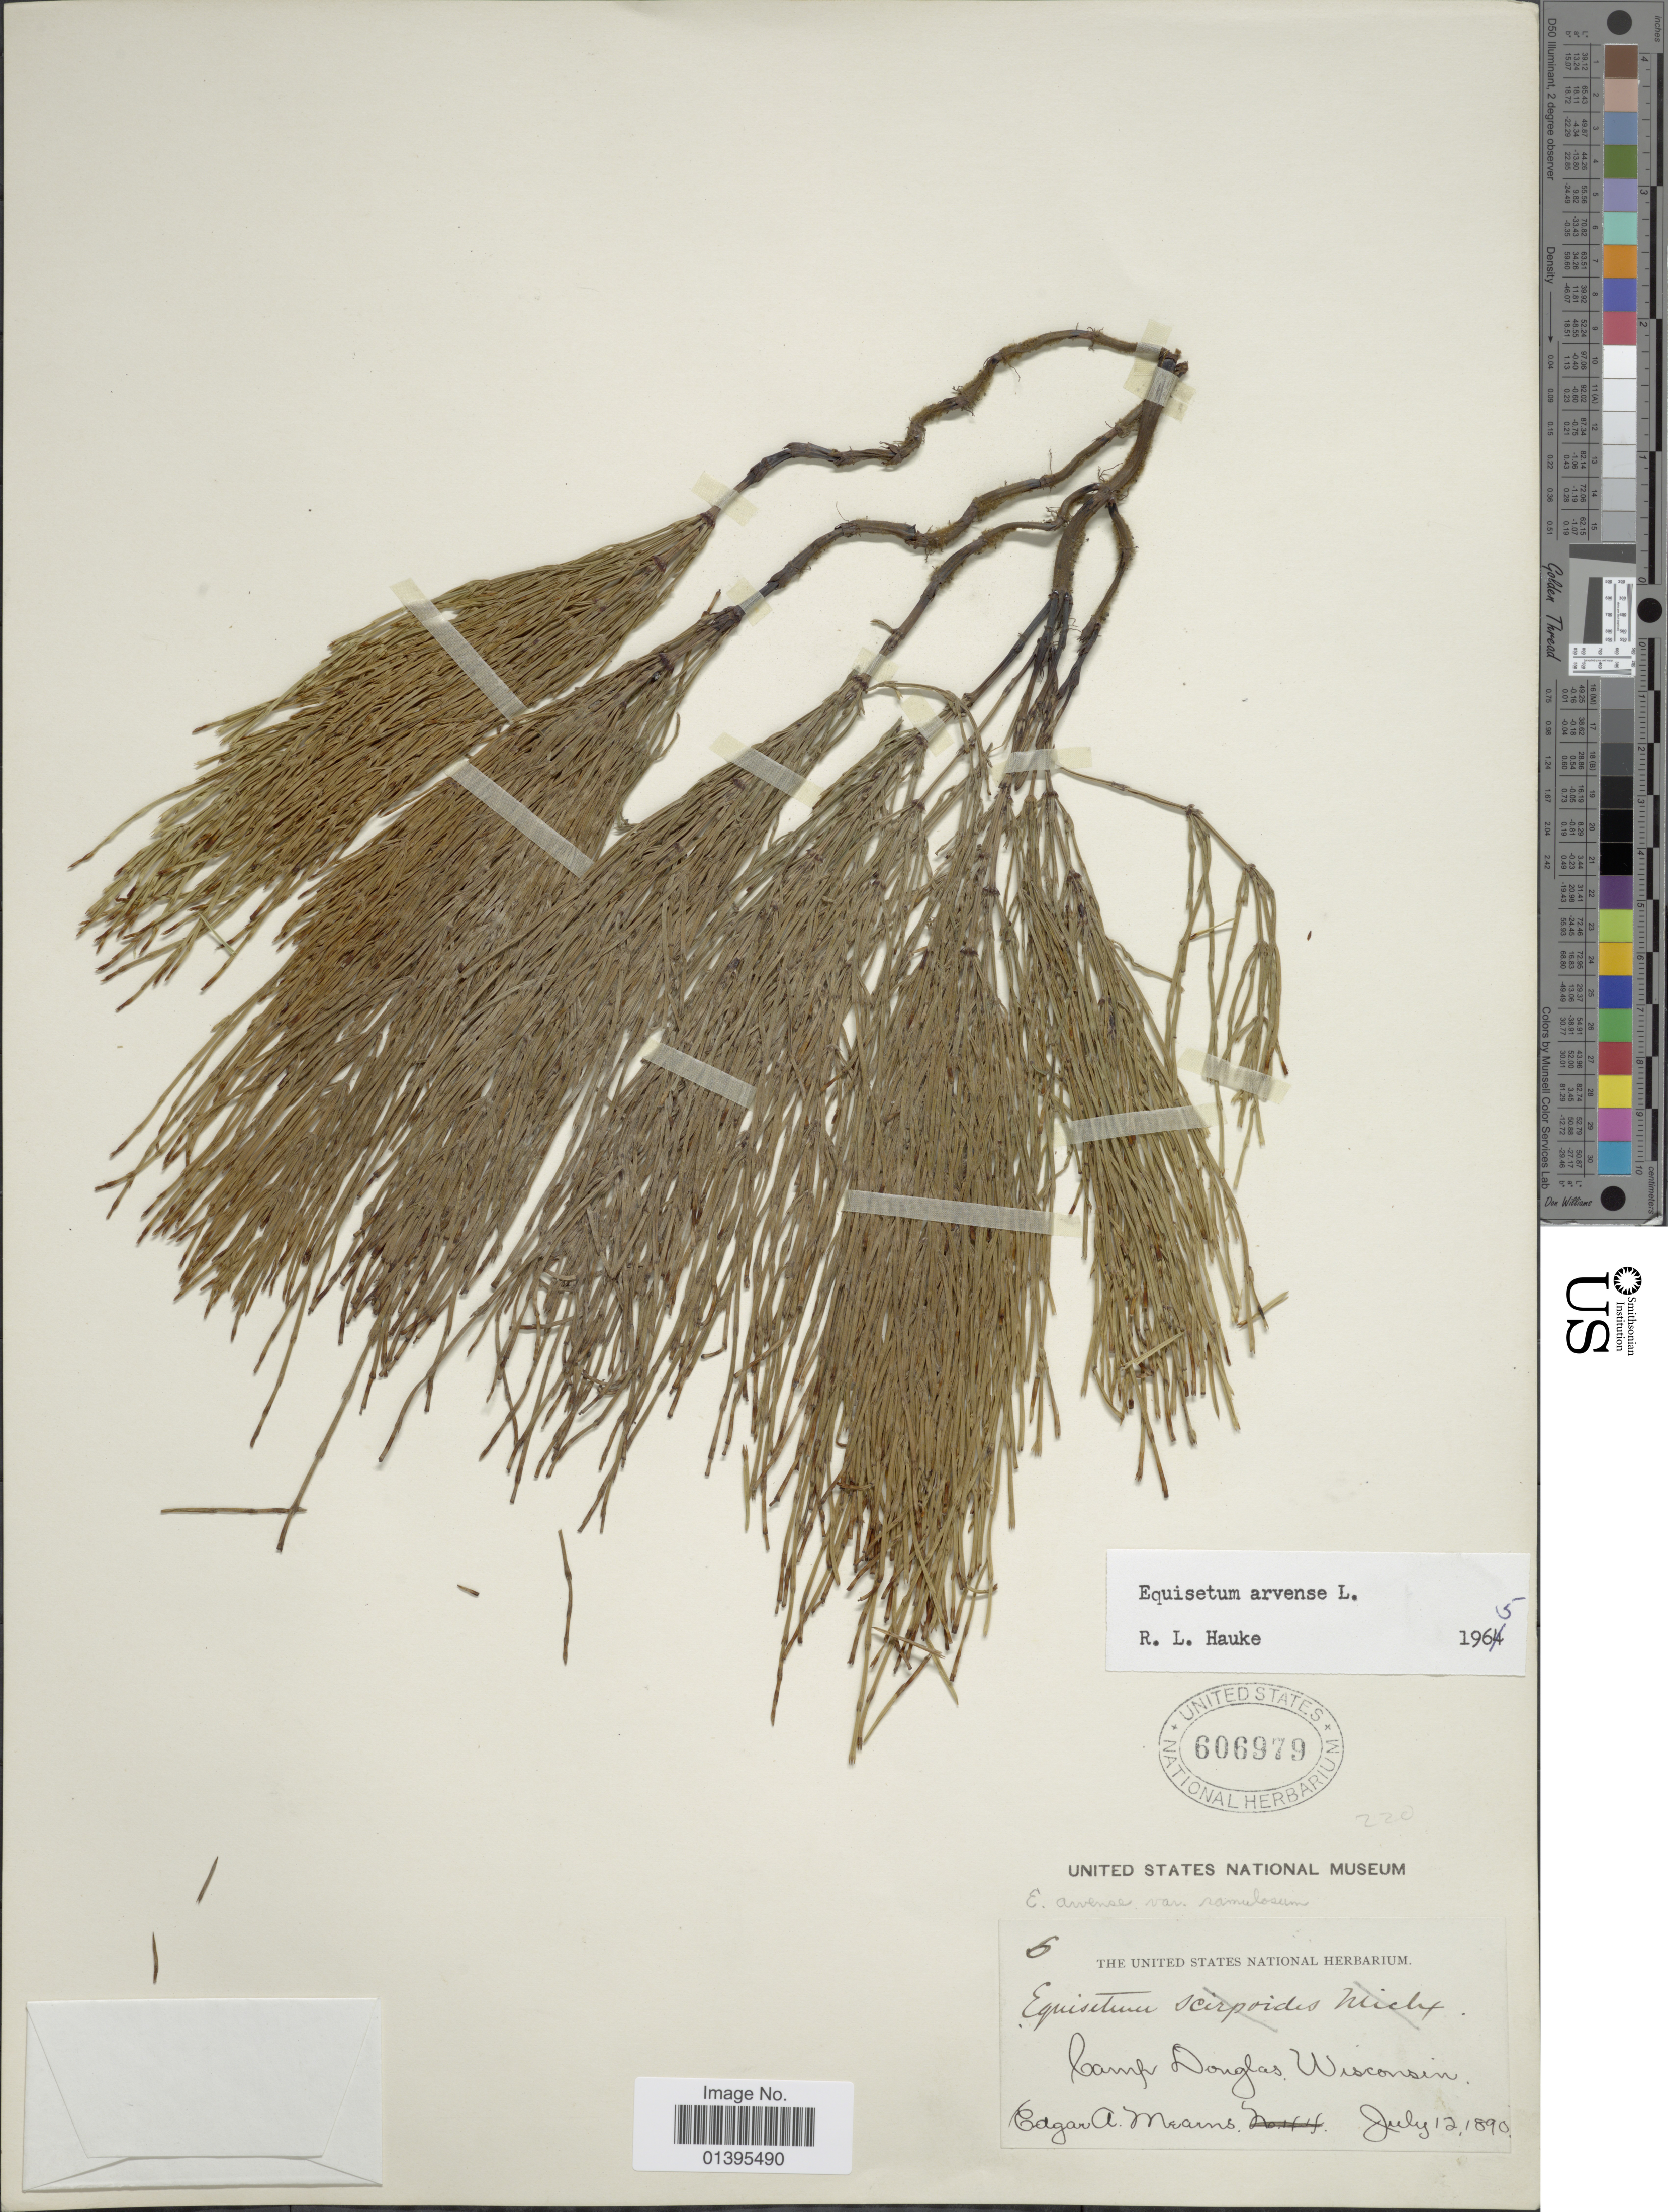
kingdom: Plantae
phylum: Tracheophyta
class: Polypodiopsida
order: Equisetales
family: Equisetaceae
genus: Equisetum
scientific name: Equisetum arvense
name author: L.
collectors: E. A. Mearns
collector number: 6*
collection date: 1890-07-12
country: United States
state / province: Wisconsin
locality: Camp Douglas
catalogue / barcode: US 606979